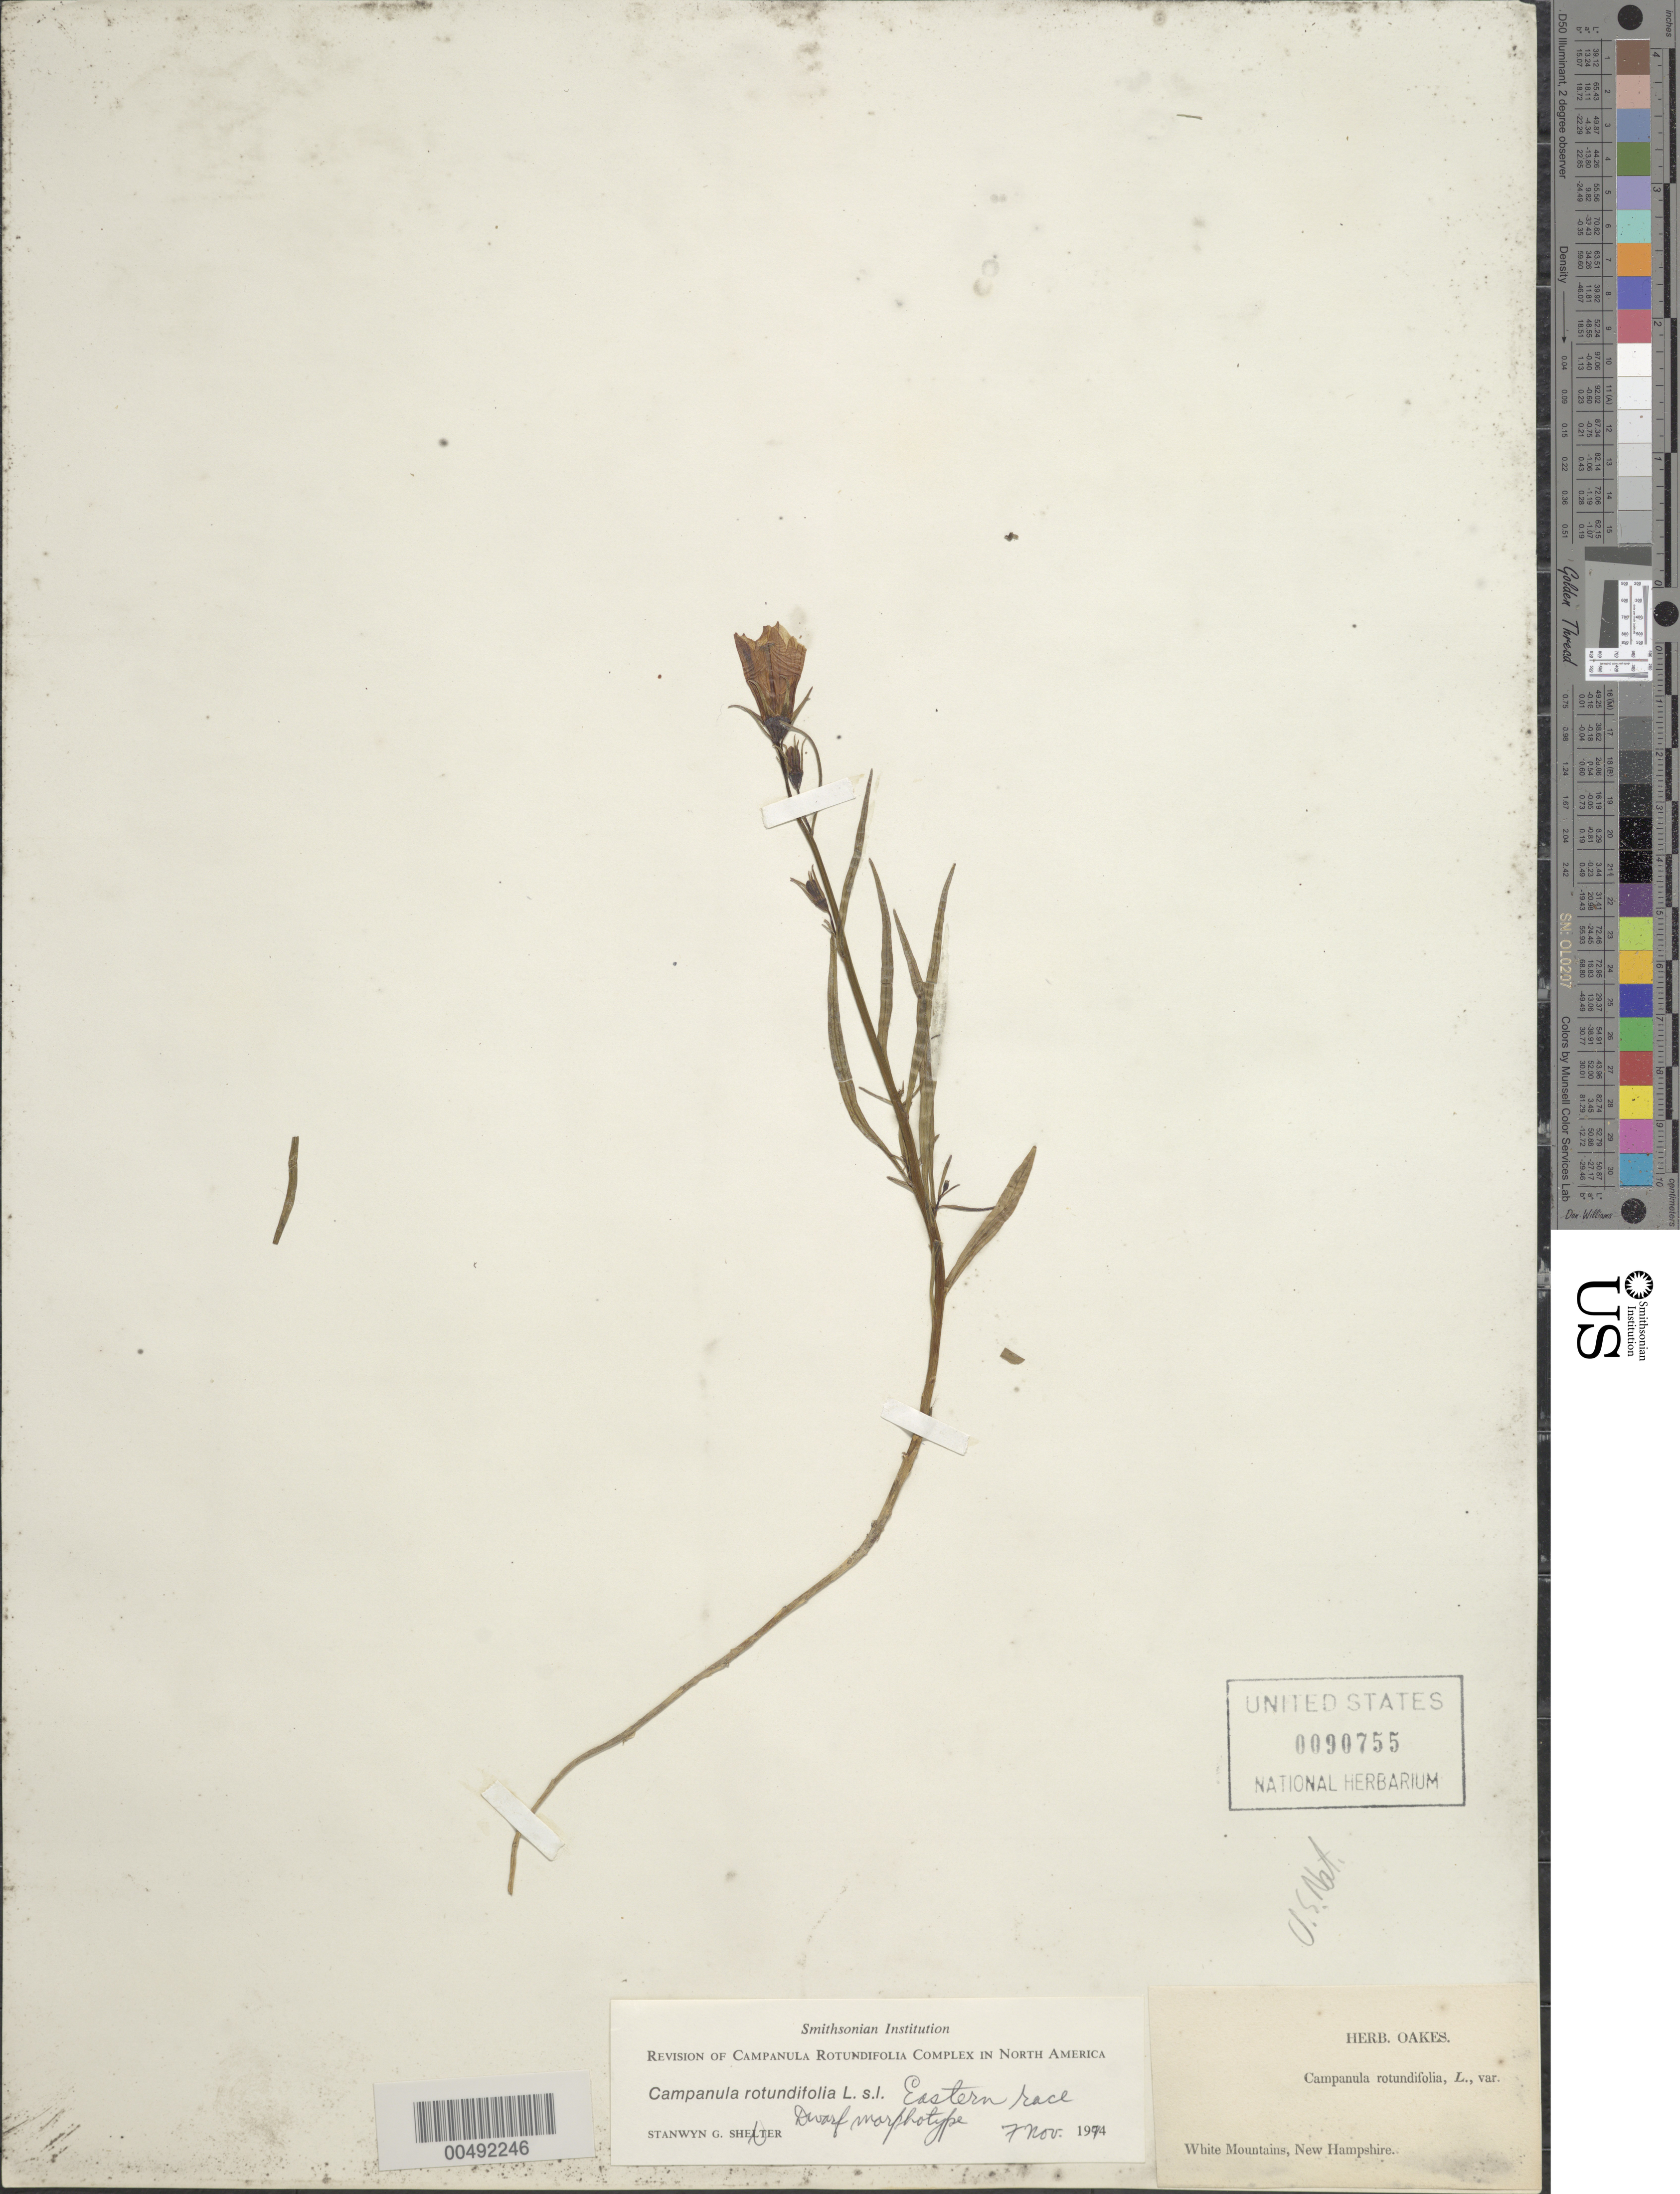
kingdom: Plantae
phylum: Tracheophyta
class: Magnoliopsida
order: Asterales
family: Campanulaceae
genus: Campanula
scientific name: Campanula rotundifolia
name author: L.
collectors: ex herb. Oakes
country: United States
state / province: New Hampshire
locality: White Mountains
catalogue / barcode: US 90755